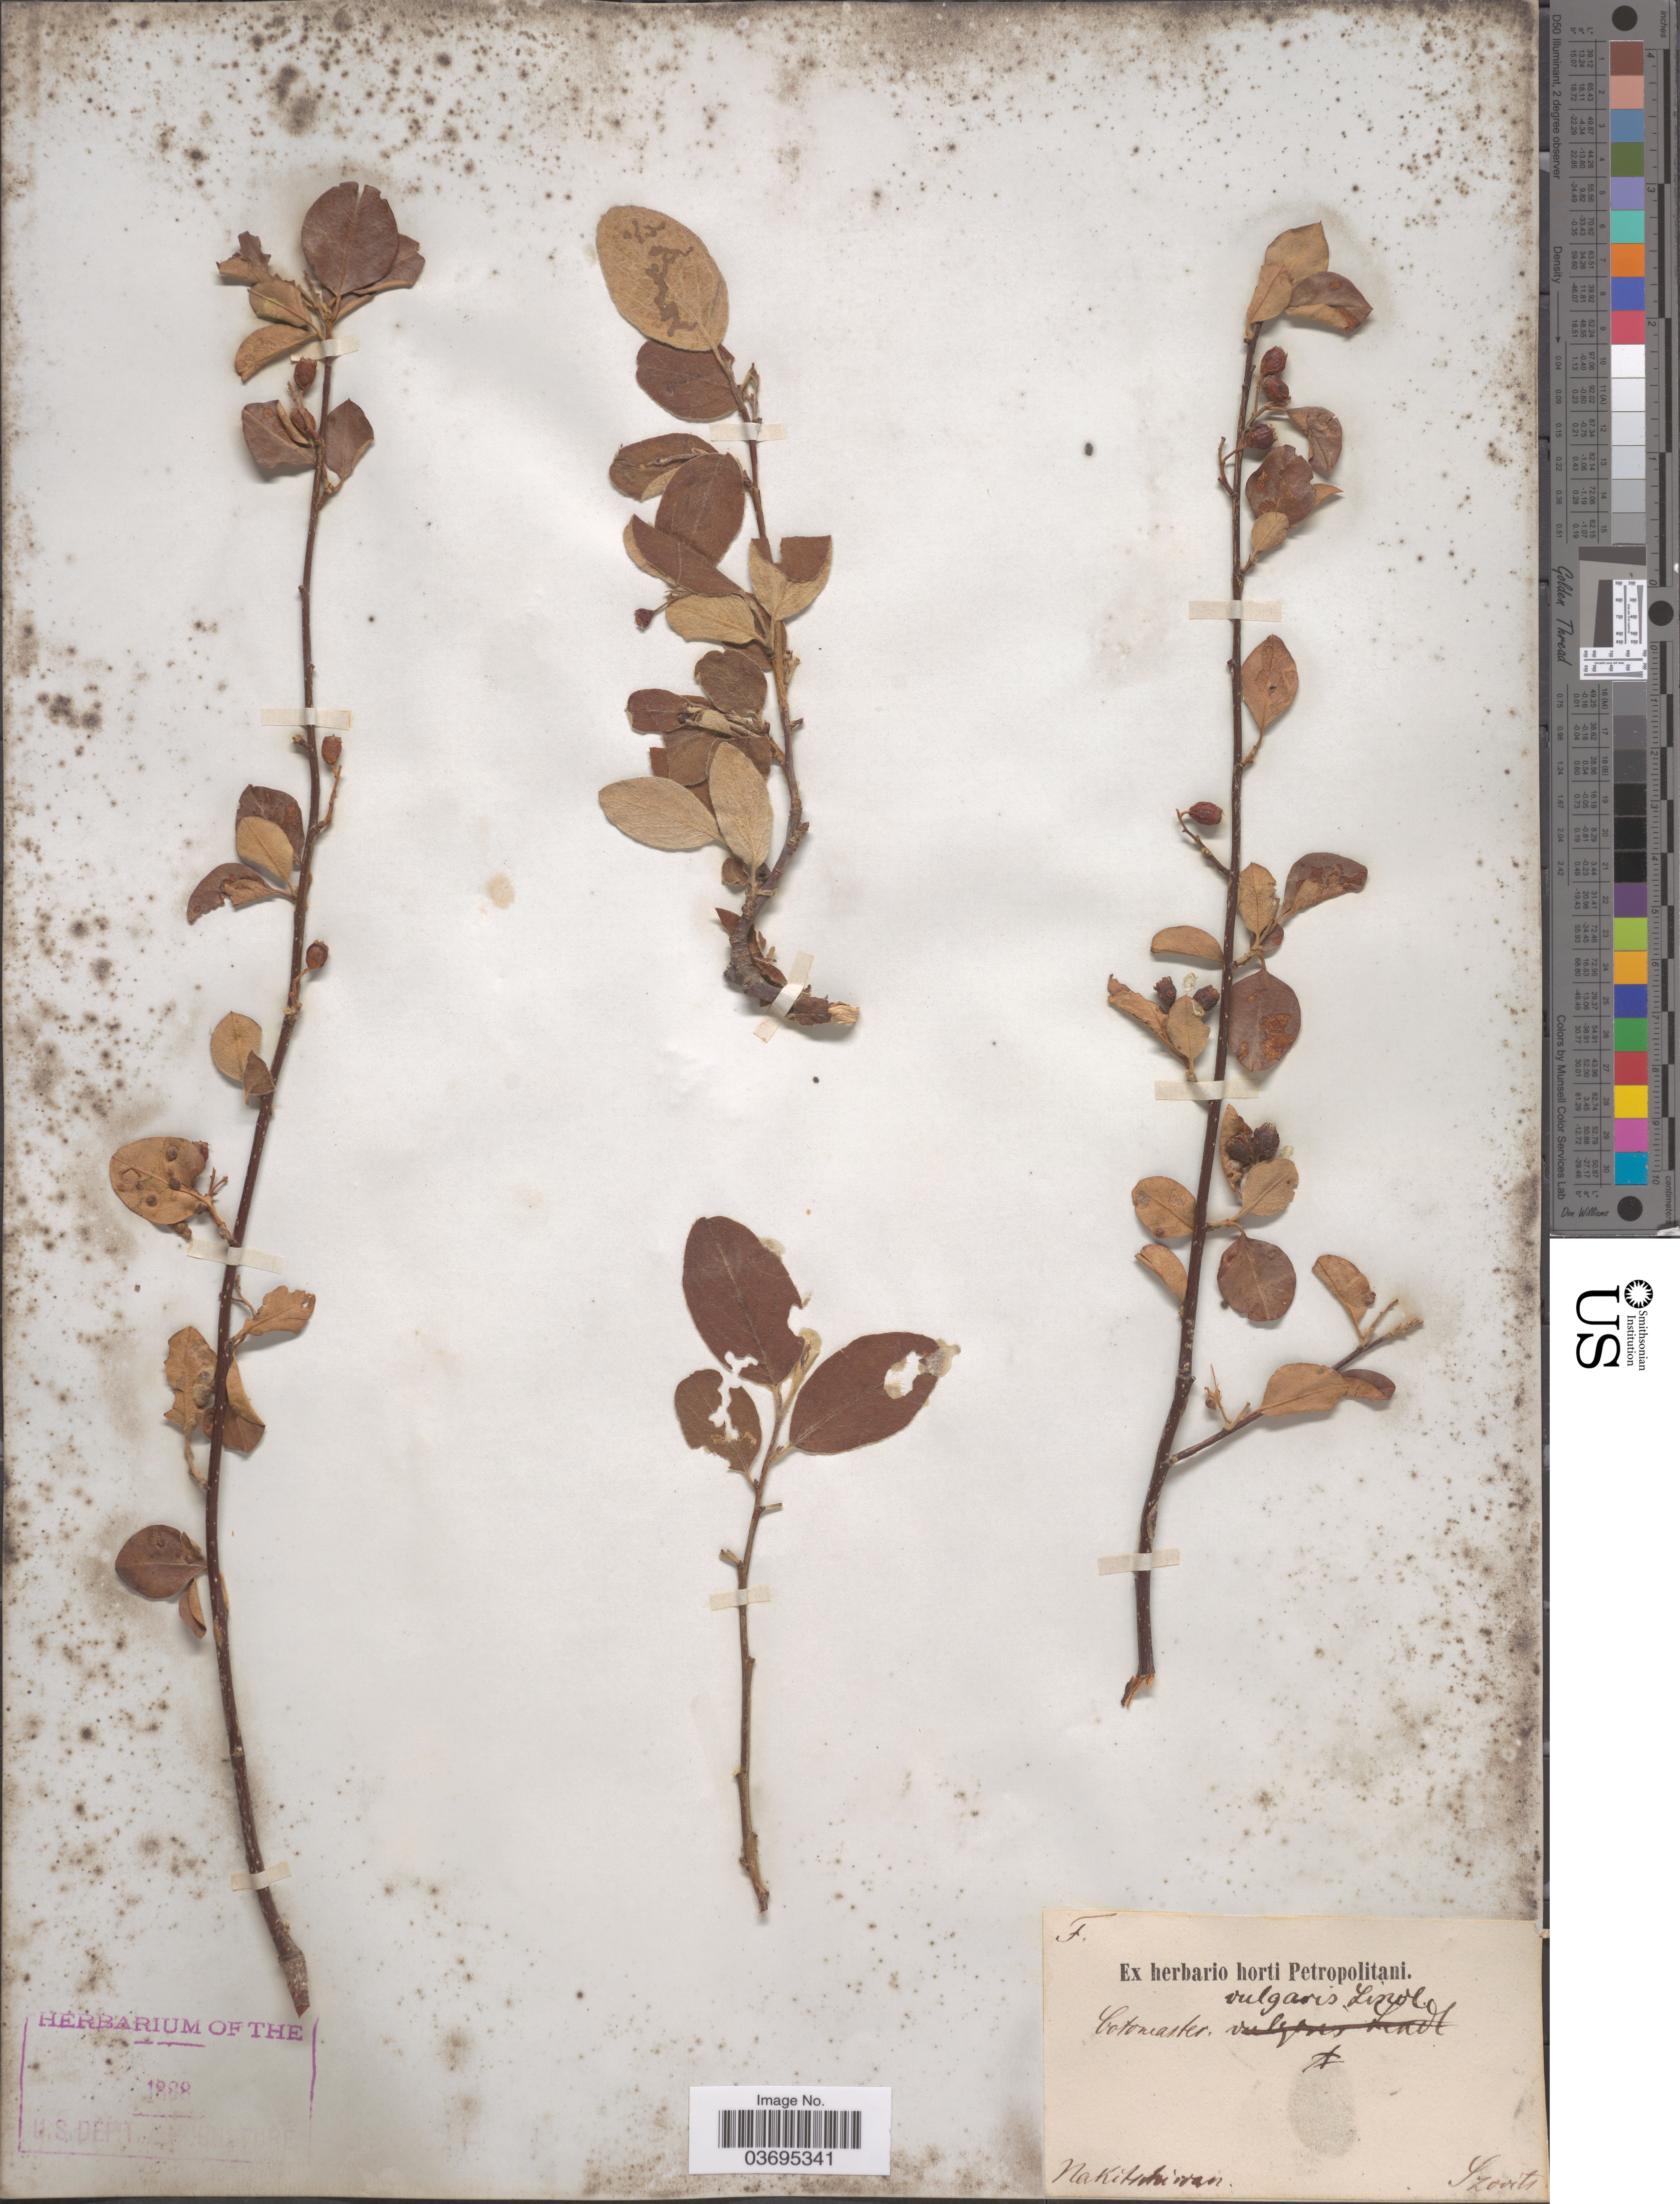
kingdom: Plantae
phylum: Tracheophyta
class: Magnoliopsida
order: Rosales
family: Rosaceae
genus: Cotoneaster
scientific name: Cotoneaster vulgaris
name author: Lindl.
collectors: Szovits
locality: Nakit [illegible text].